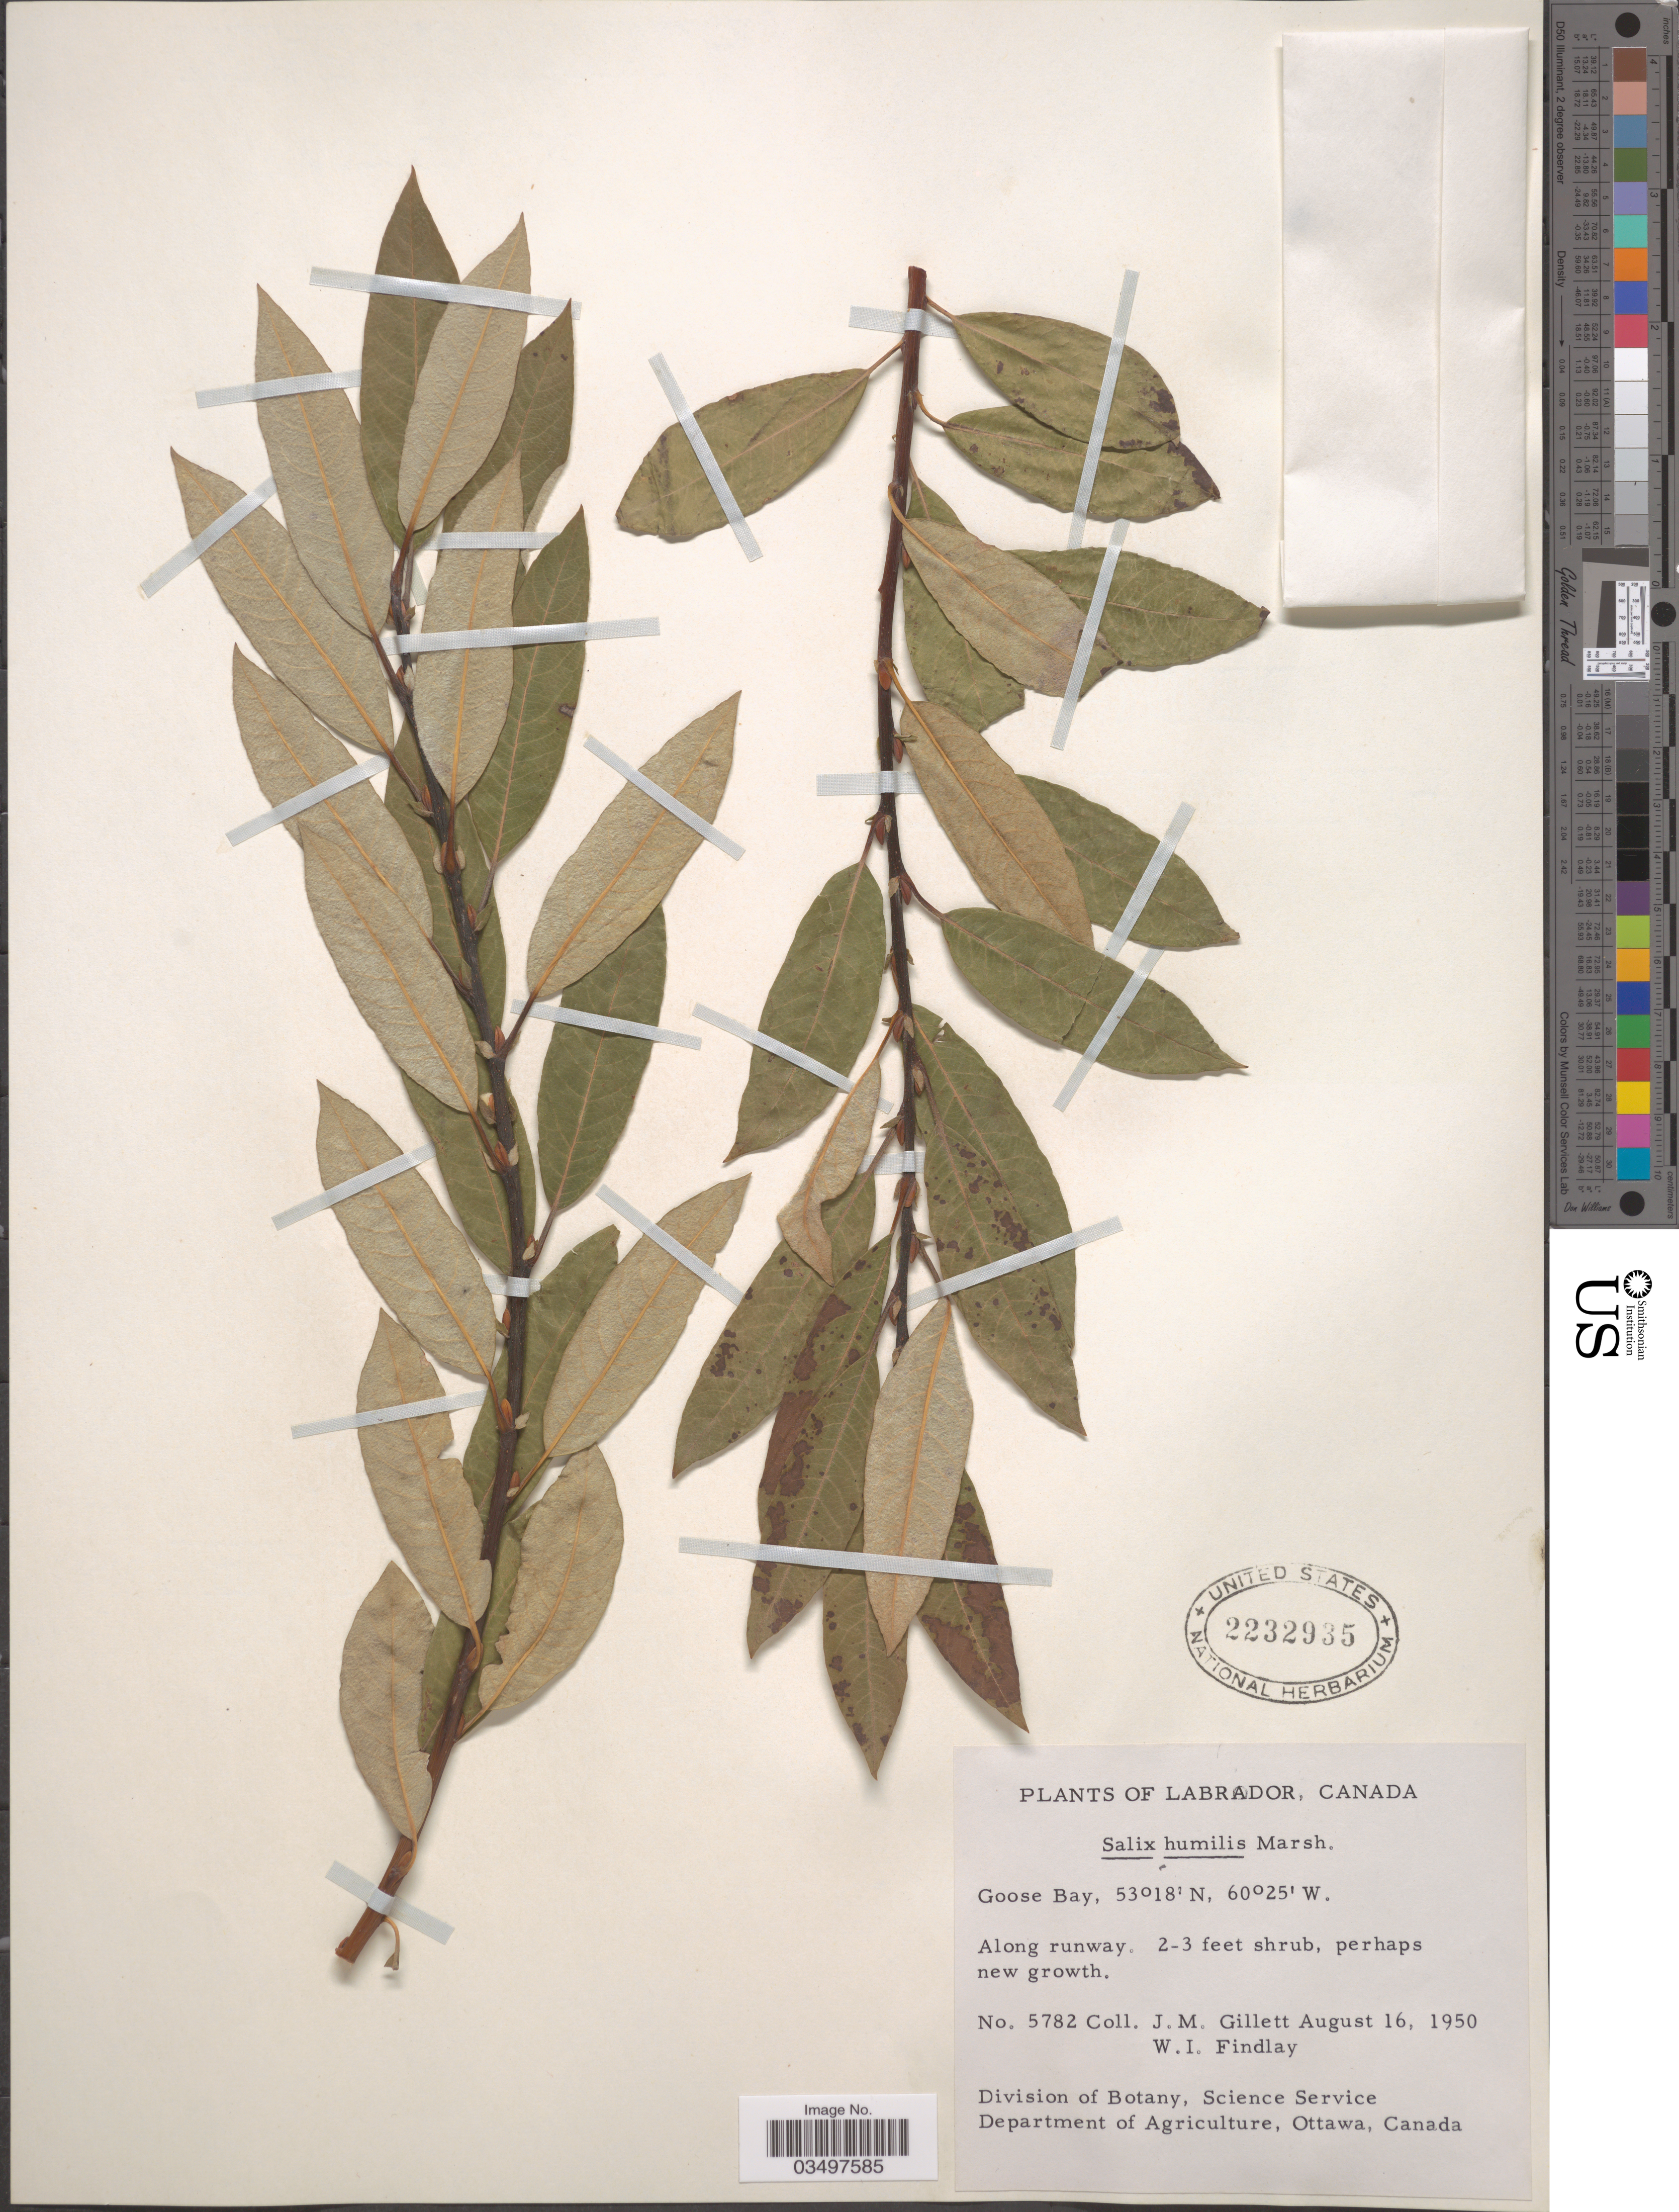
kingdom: Plantae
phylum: Tracheophyta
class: Magnoliopsida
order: Malpighiales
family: Salicaceae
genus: Salix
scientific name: Salix humilis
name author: Marshall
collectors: J. M. Gillett & W. Findlay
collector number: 5782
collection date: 1950-08-16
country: Canada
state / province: Newfoundland and Labrador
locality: Labrador. Goose Bay. Along runway.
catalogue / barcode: US 2232935